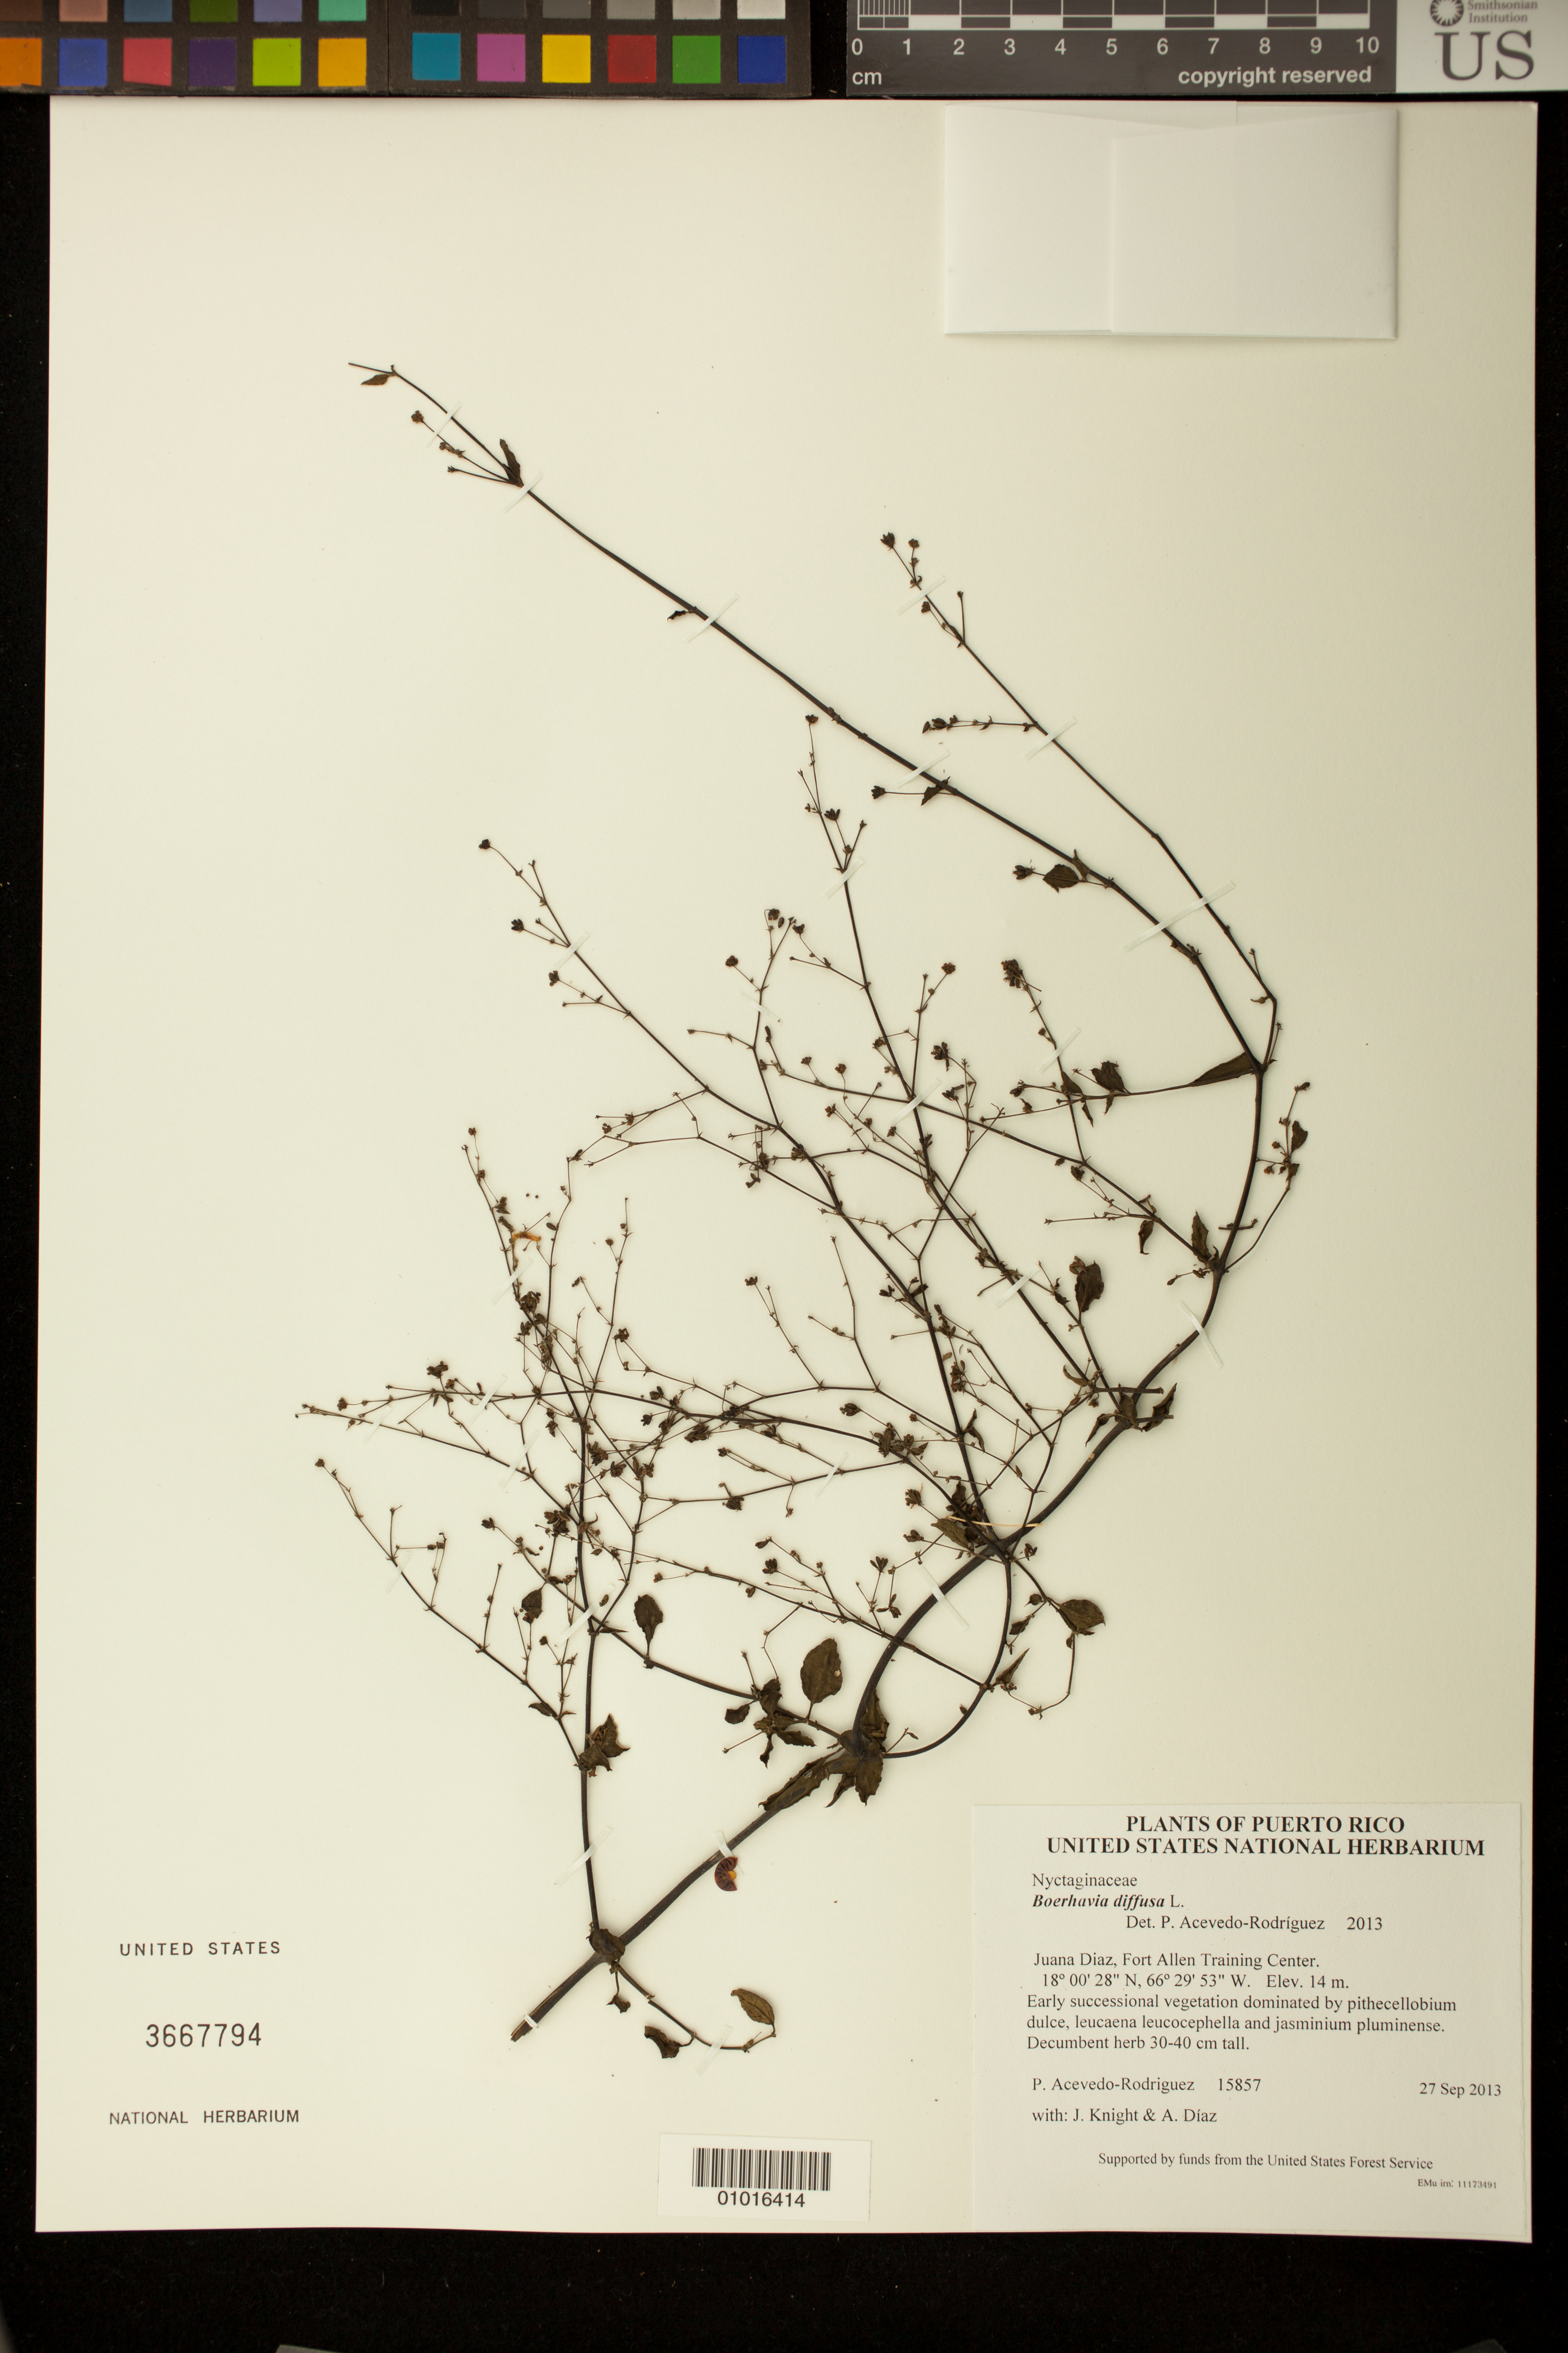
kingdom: Plantae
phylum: Tracheophyta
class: Magnoliopsida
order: Caryophyllales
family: Nyctaginaceae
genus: Boerhavia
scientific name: Boerhavia diffusa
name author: L.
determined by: Acevedo-Rodríguez, P., (BOT), Smithsonian Institution - National Museum of Natural History (UNITED STATES)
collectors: P. Acevedo-Rodr., J. Knight & A. Díaz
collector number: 15857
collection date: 2013-09-27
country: Puerto Rico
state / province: Juana Diaz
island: Puerto Rico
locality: Fort Allen Training Center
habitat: Early successional vegetation dominated by pithecellobium dulce, leucaena leucocephella and jasminium pluminense.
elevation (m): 14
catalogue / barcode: US 3667794